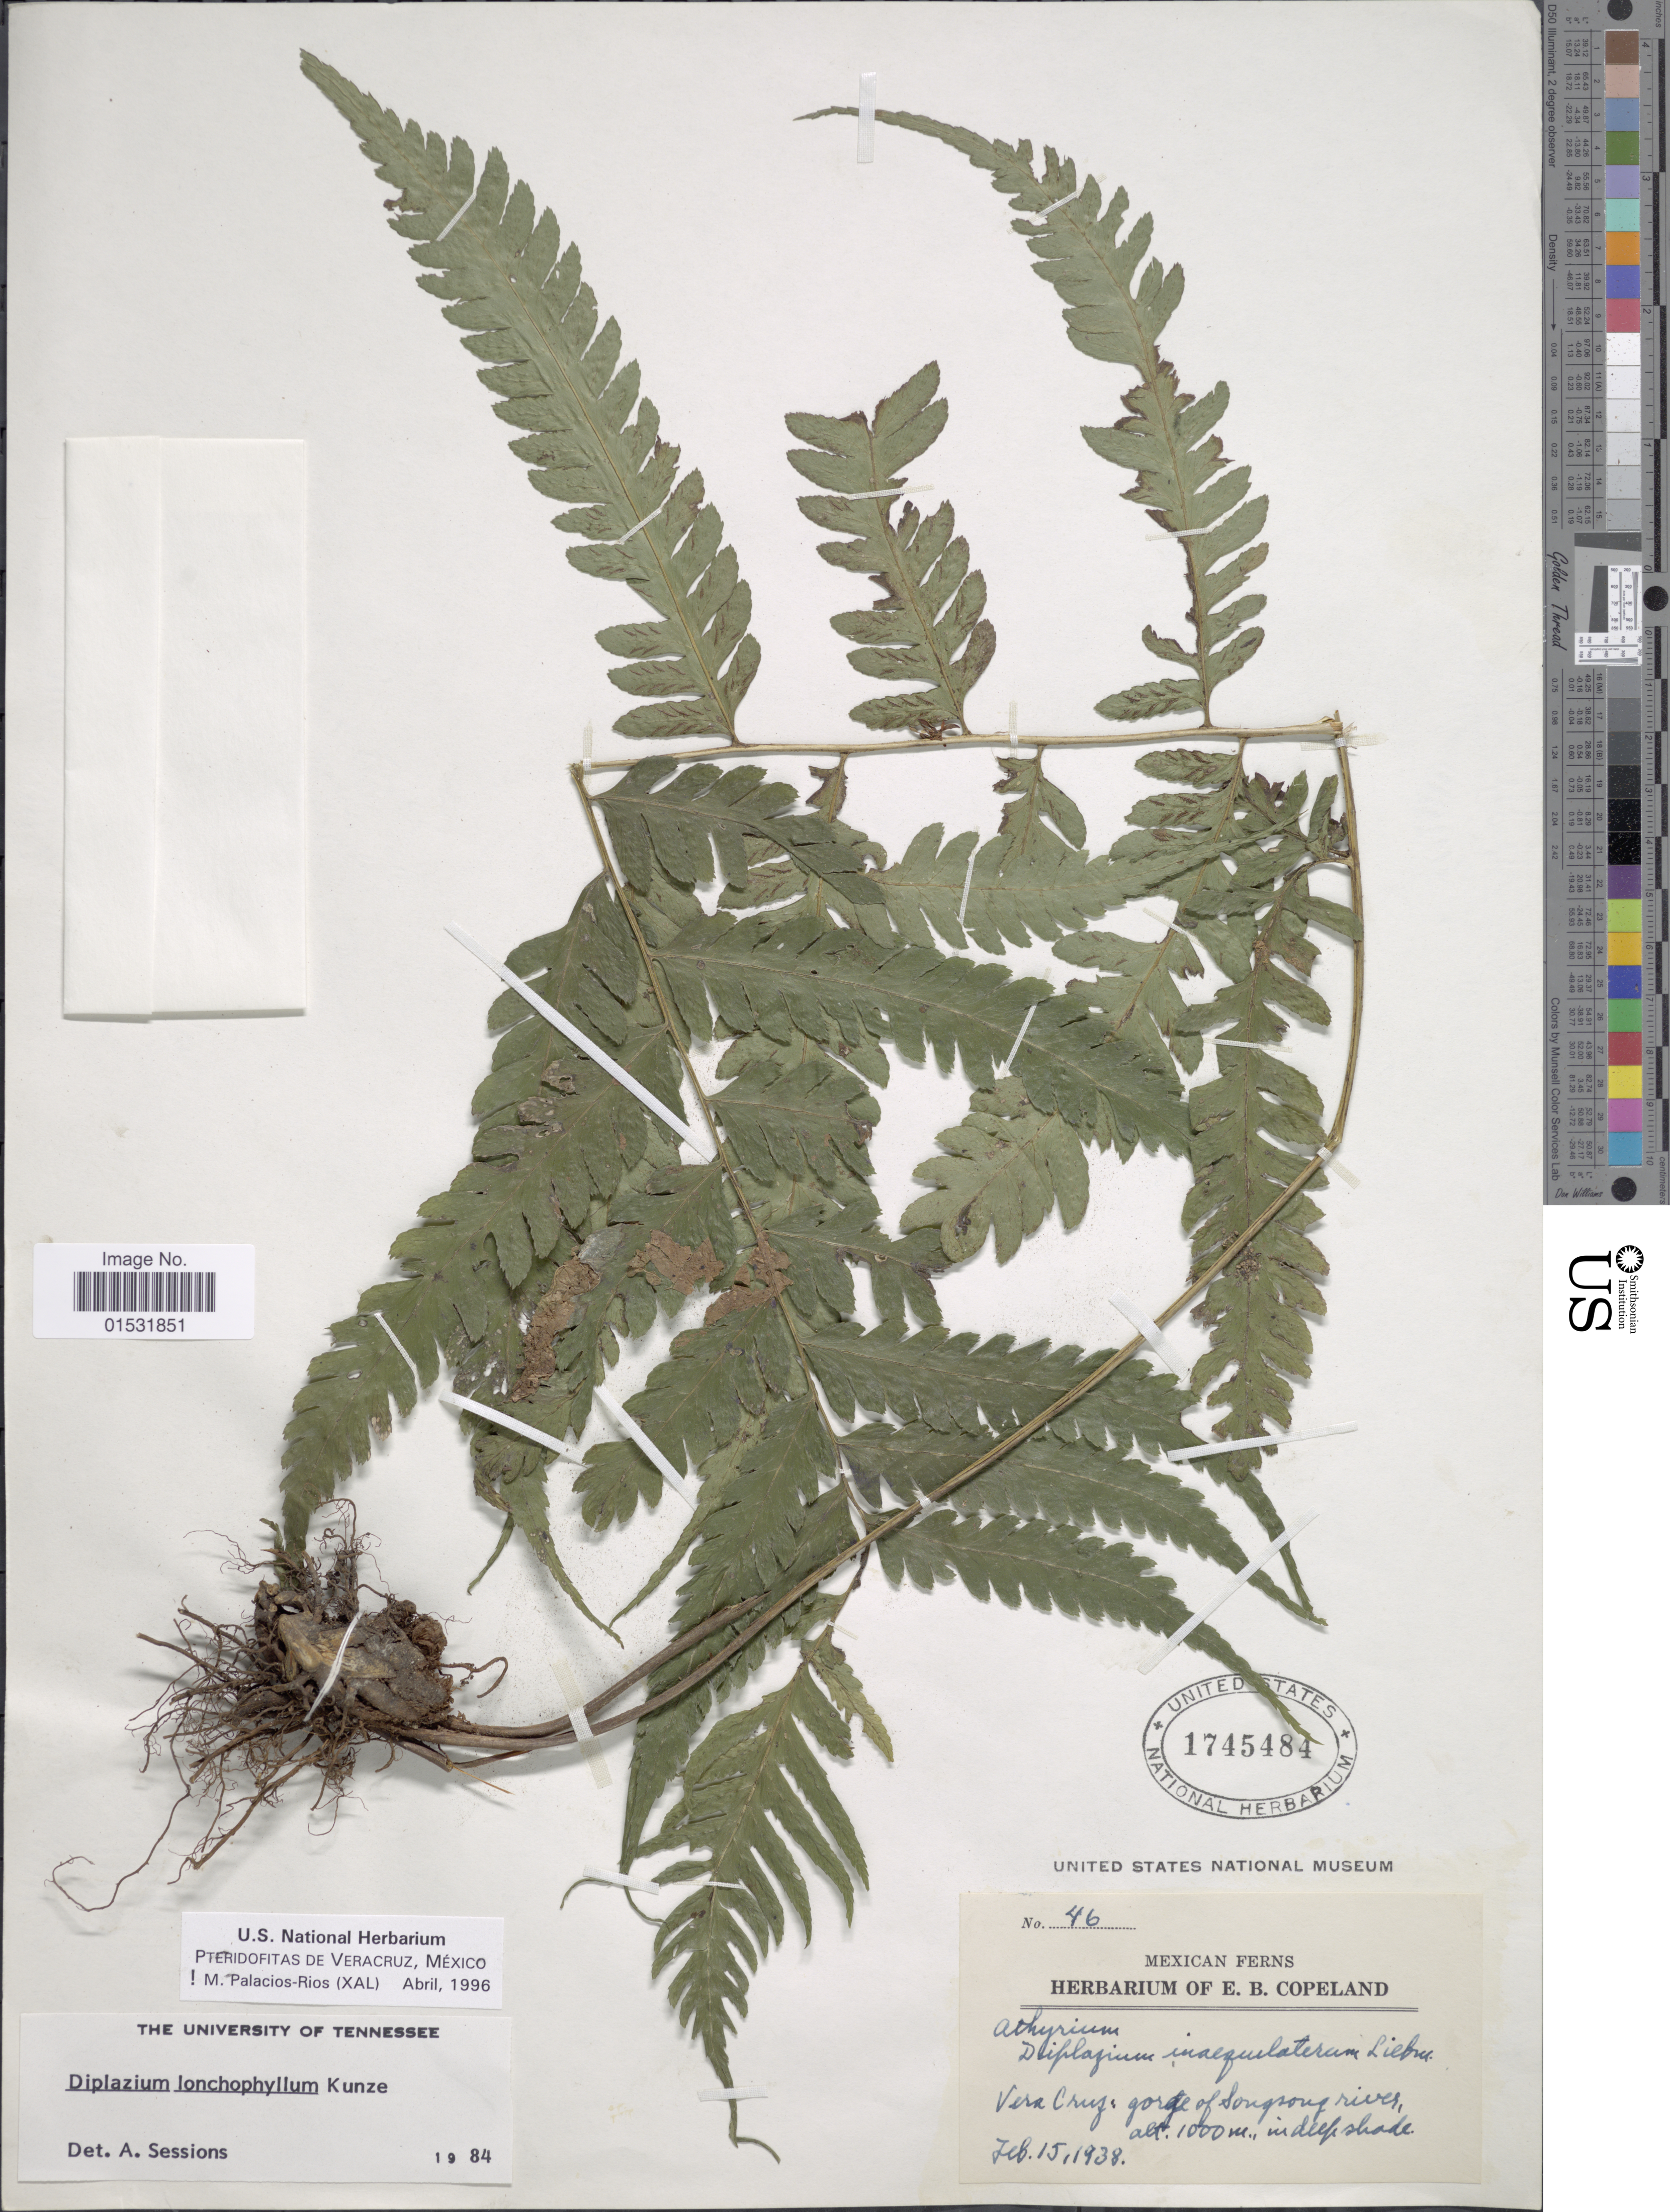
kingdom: Plantae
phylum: Tracheophyta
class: Polypodiopsida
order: Polypodiales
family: Athyriaceae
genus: Diplazium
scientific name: Diplazium lonchophyllum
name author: Kunze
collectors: ex herb. E. B. Copeland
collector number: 46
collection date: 1938-02-15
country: Mexico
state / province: Veracruz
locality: Vera Cruz: gorge of Songsong river [interpreted]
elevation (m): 1000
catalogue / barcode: US 1745484